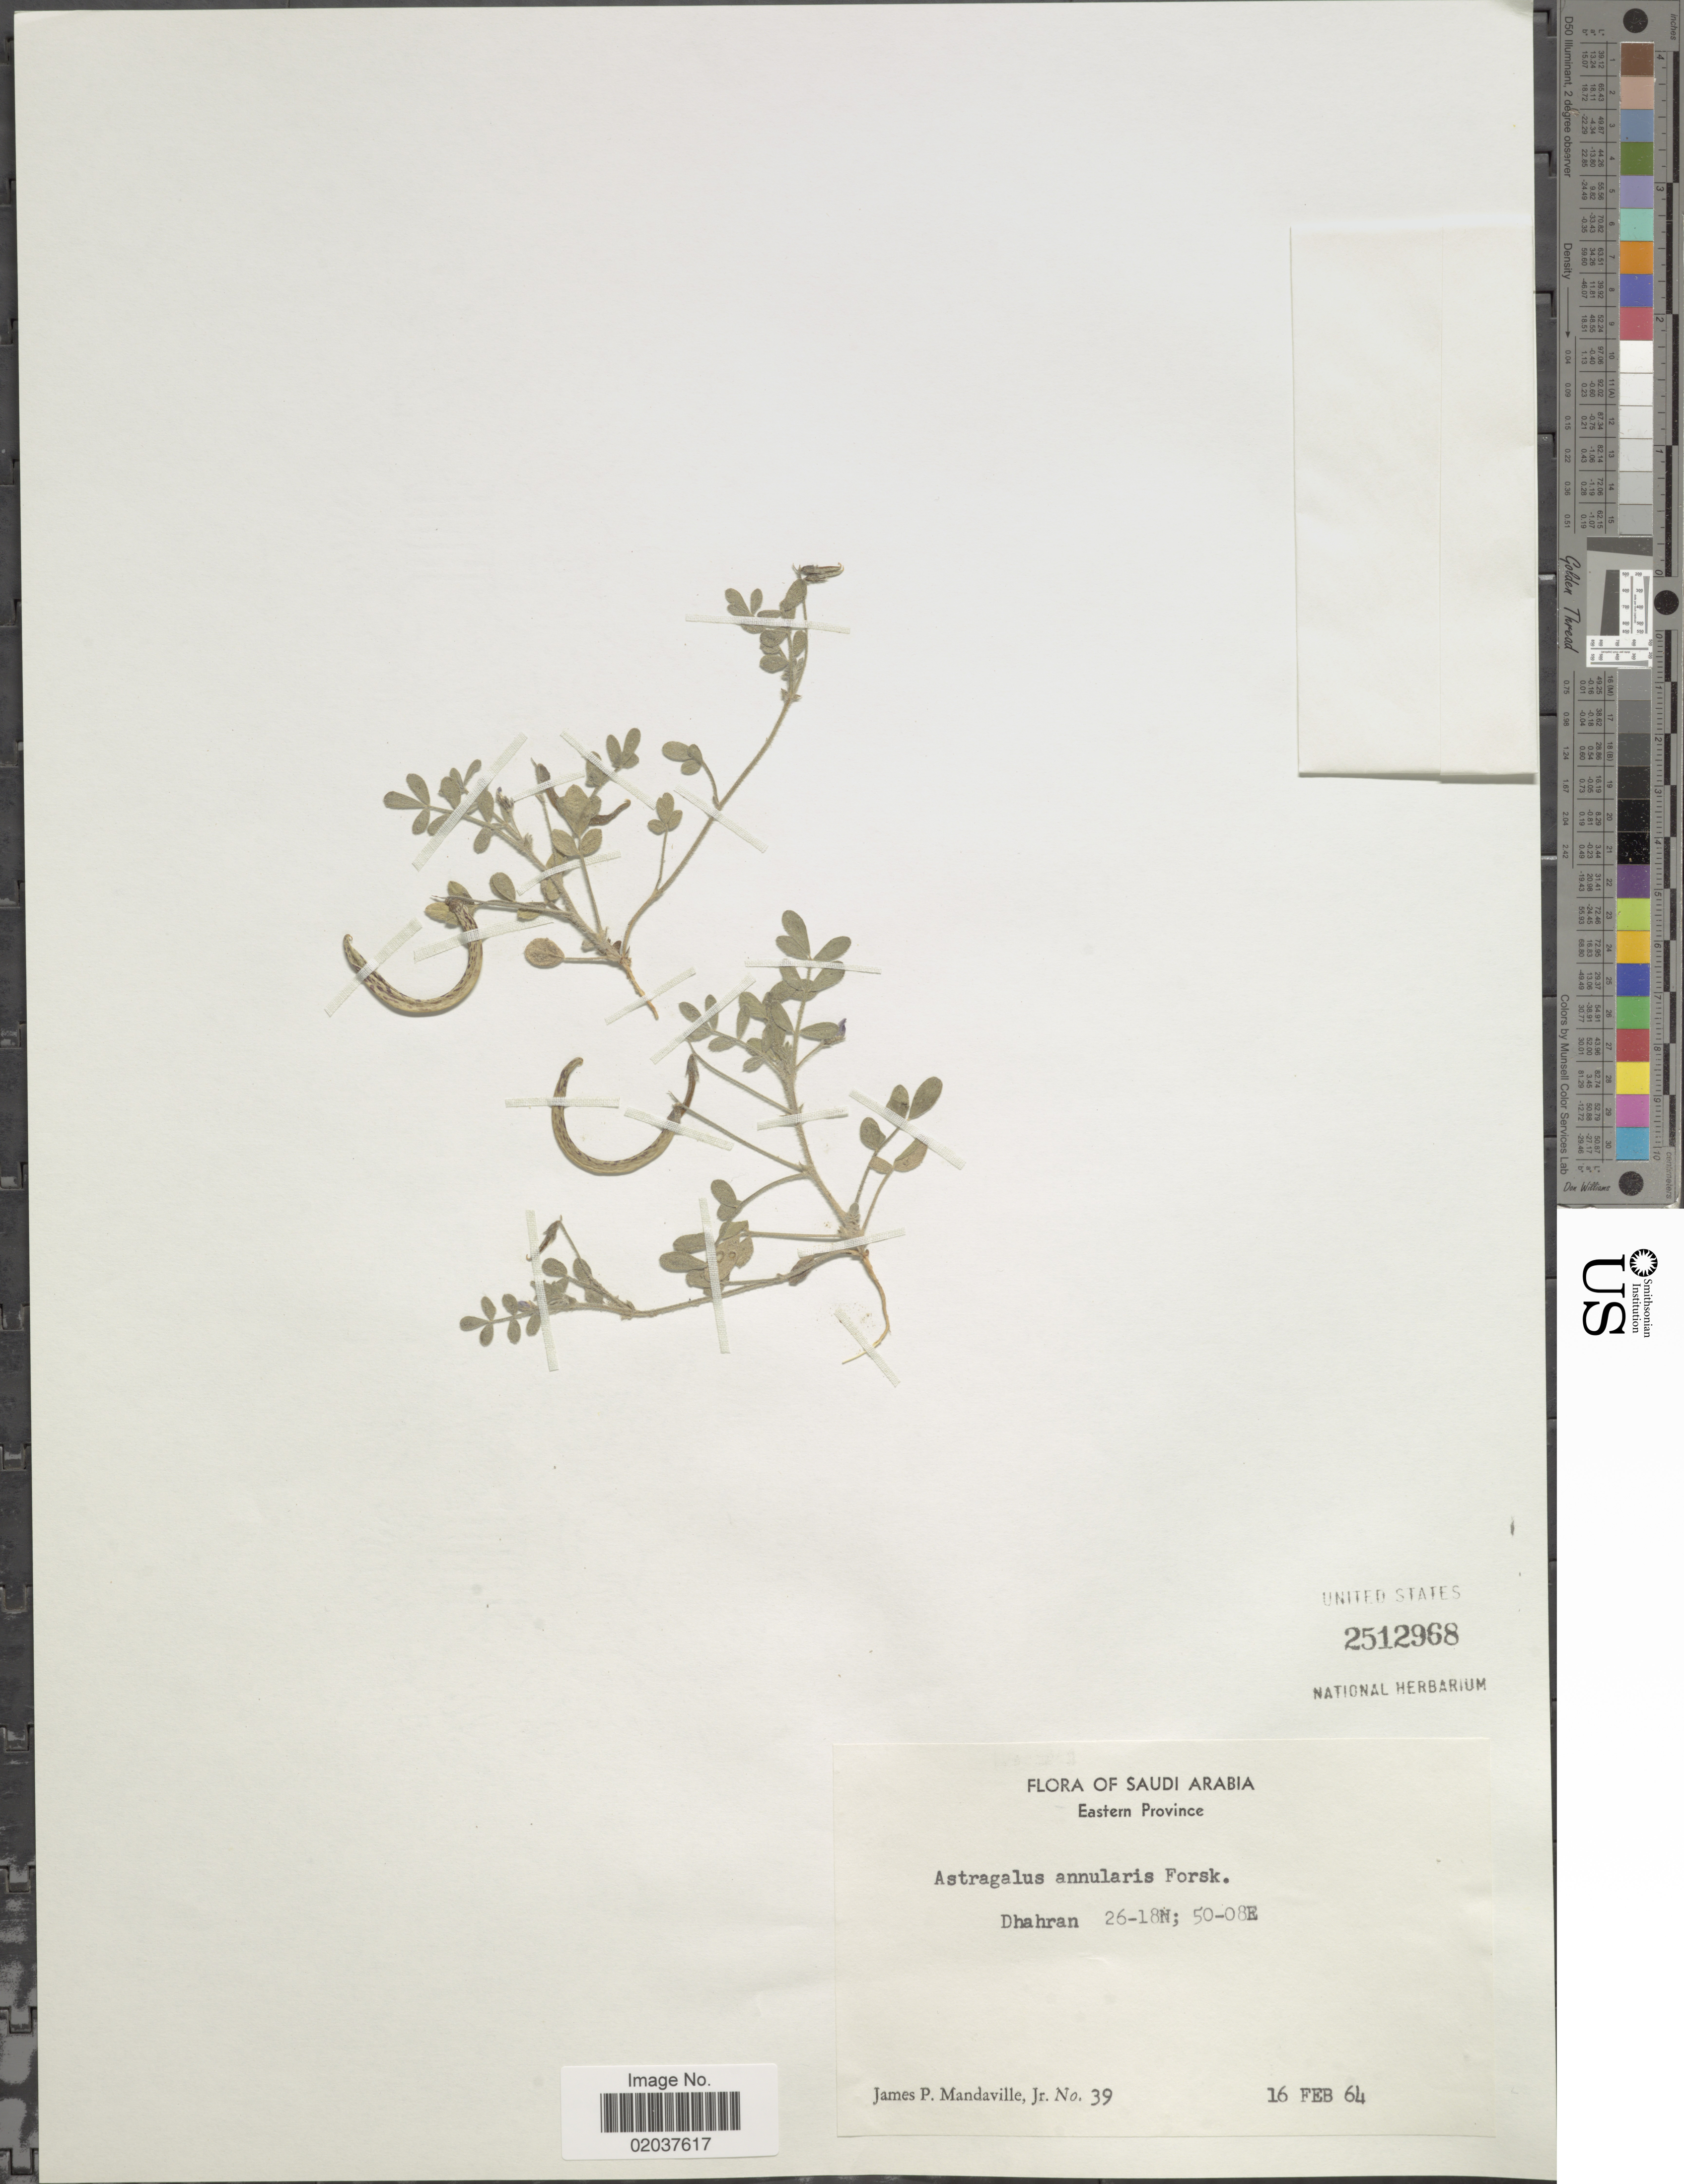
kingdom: Plantae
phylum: Tracheophyta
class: Magnoliopsida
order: Fabales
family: Fabaceae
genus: Astragalus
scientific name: Astragalus annularis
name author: Forssk.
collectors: J. Mandaville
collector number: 39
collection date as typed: Transcribed d/m/y: 16/2/64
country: Saudi Arabia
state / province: Ash Sharqiyah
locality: Eastern Province, Dhahran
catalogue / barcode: US 2512968